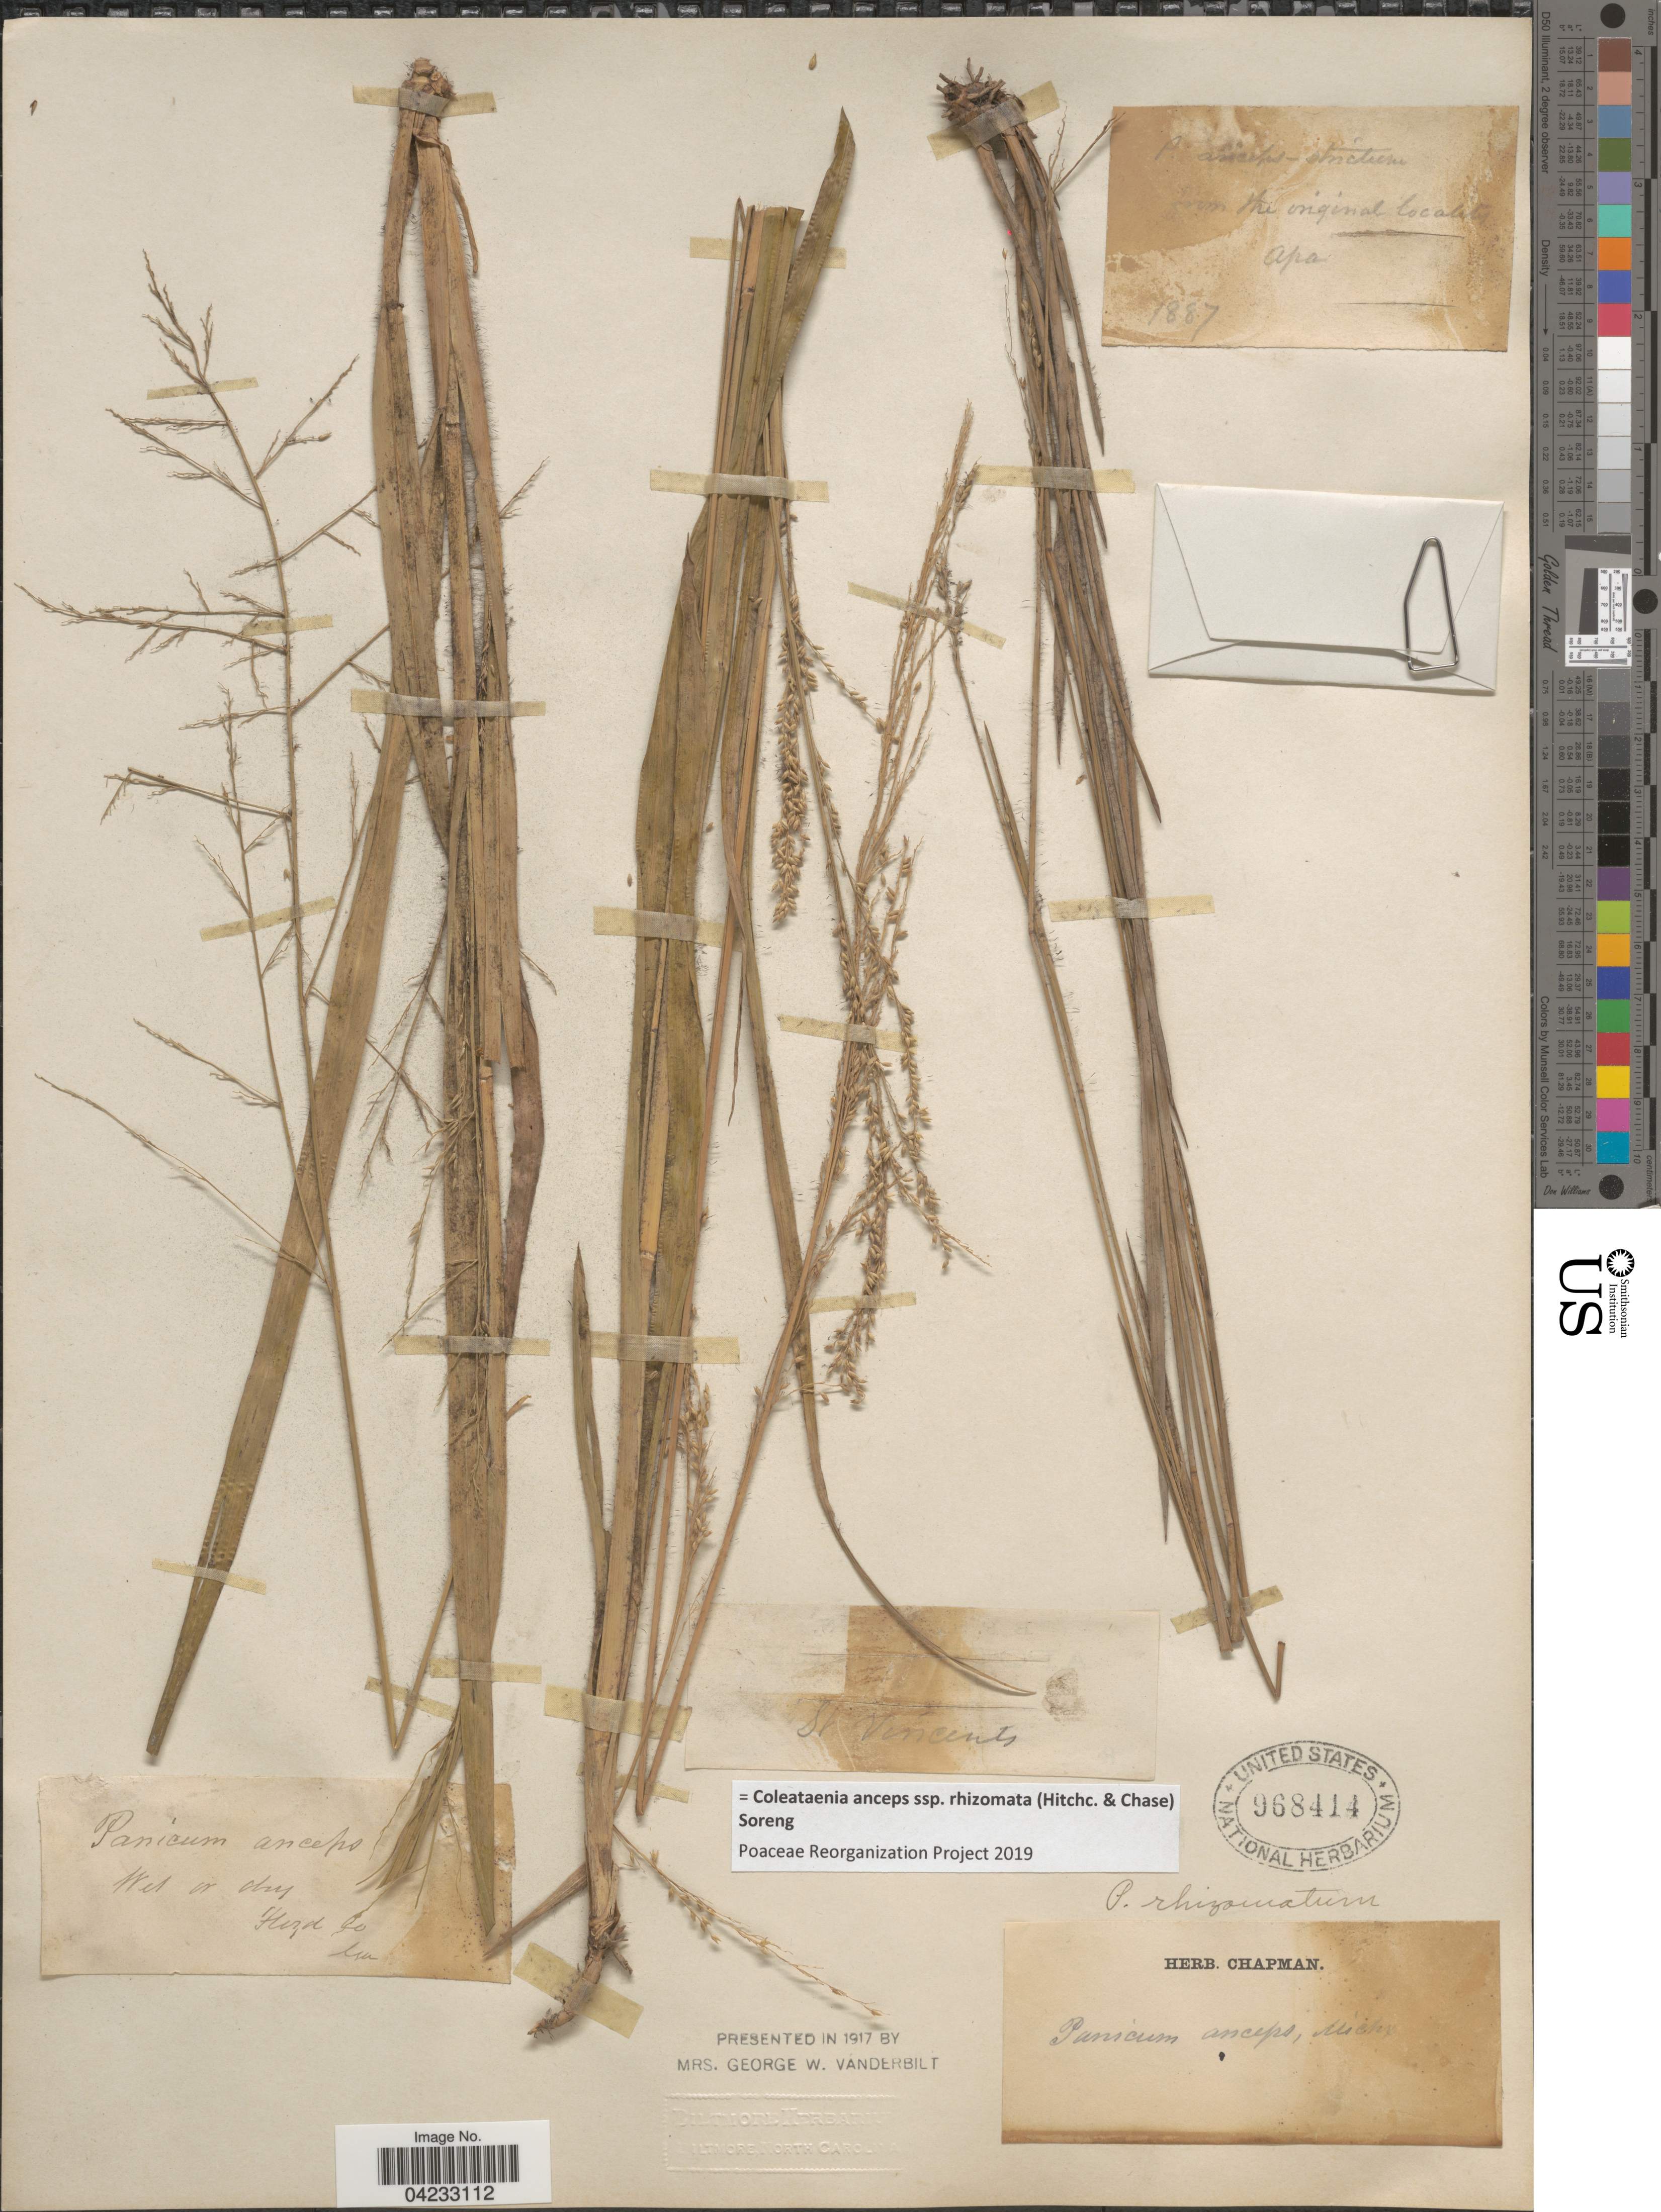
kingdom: Plantae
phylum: Tracheophyta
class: Liliopsida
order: Poales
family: Poaceae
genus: Coleataenia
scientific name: Coleataenia anceps subsp. rhizomata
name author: (Hitchc. & Chase) Soreng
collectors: ex herb. Chapman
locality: St. Vincents.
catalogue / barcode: US 968414